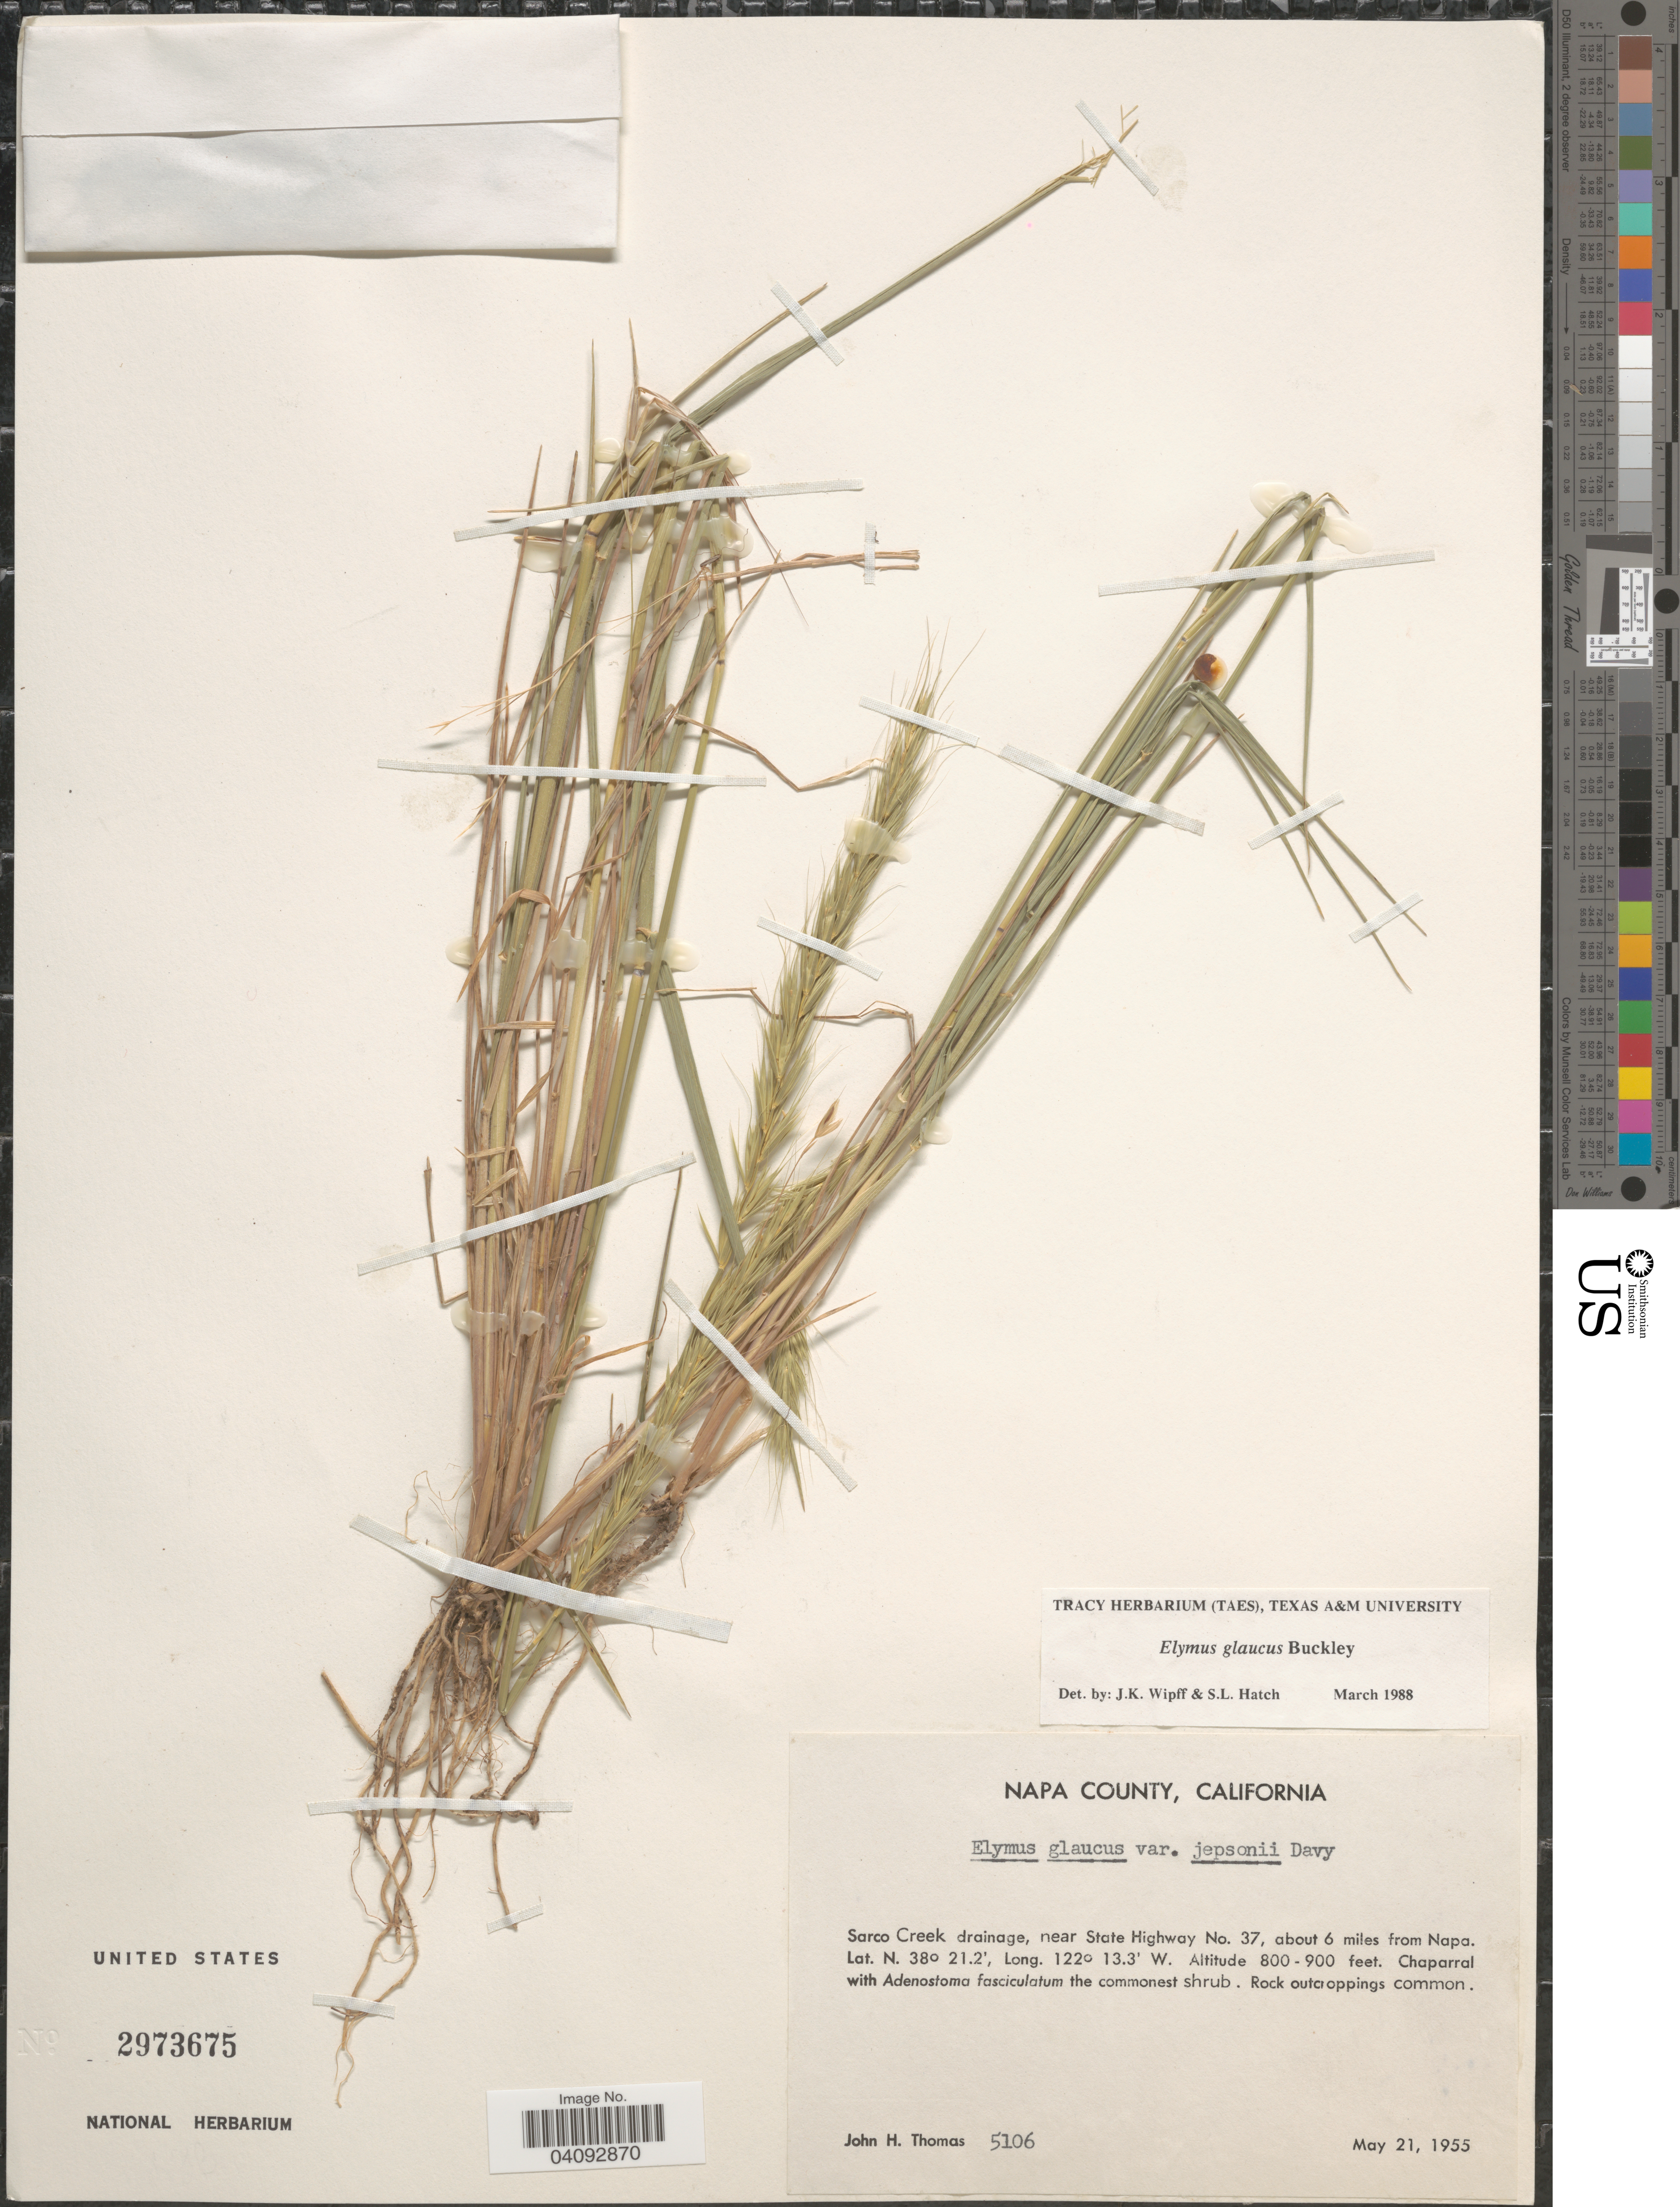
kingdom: Plantae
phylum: Tracheophyta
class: Liliopsida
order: Poales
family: Poaceae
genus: Elymus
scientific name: Elymus glaucus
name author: Buckley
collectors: J. H. Thomas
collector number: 5106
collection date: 1955-05-21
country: United States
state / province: California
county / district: Napa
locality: Napa County. Sarco Creek drainage, near State Highway No. 37, about 6 miles from Napa.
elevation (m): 244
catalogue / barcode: US 2973675